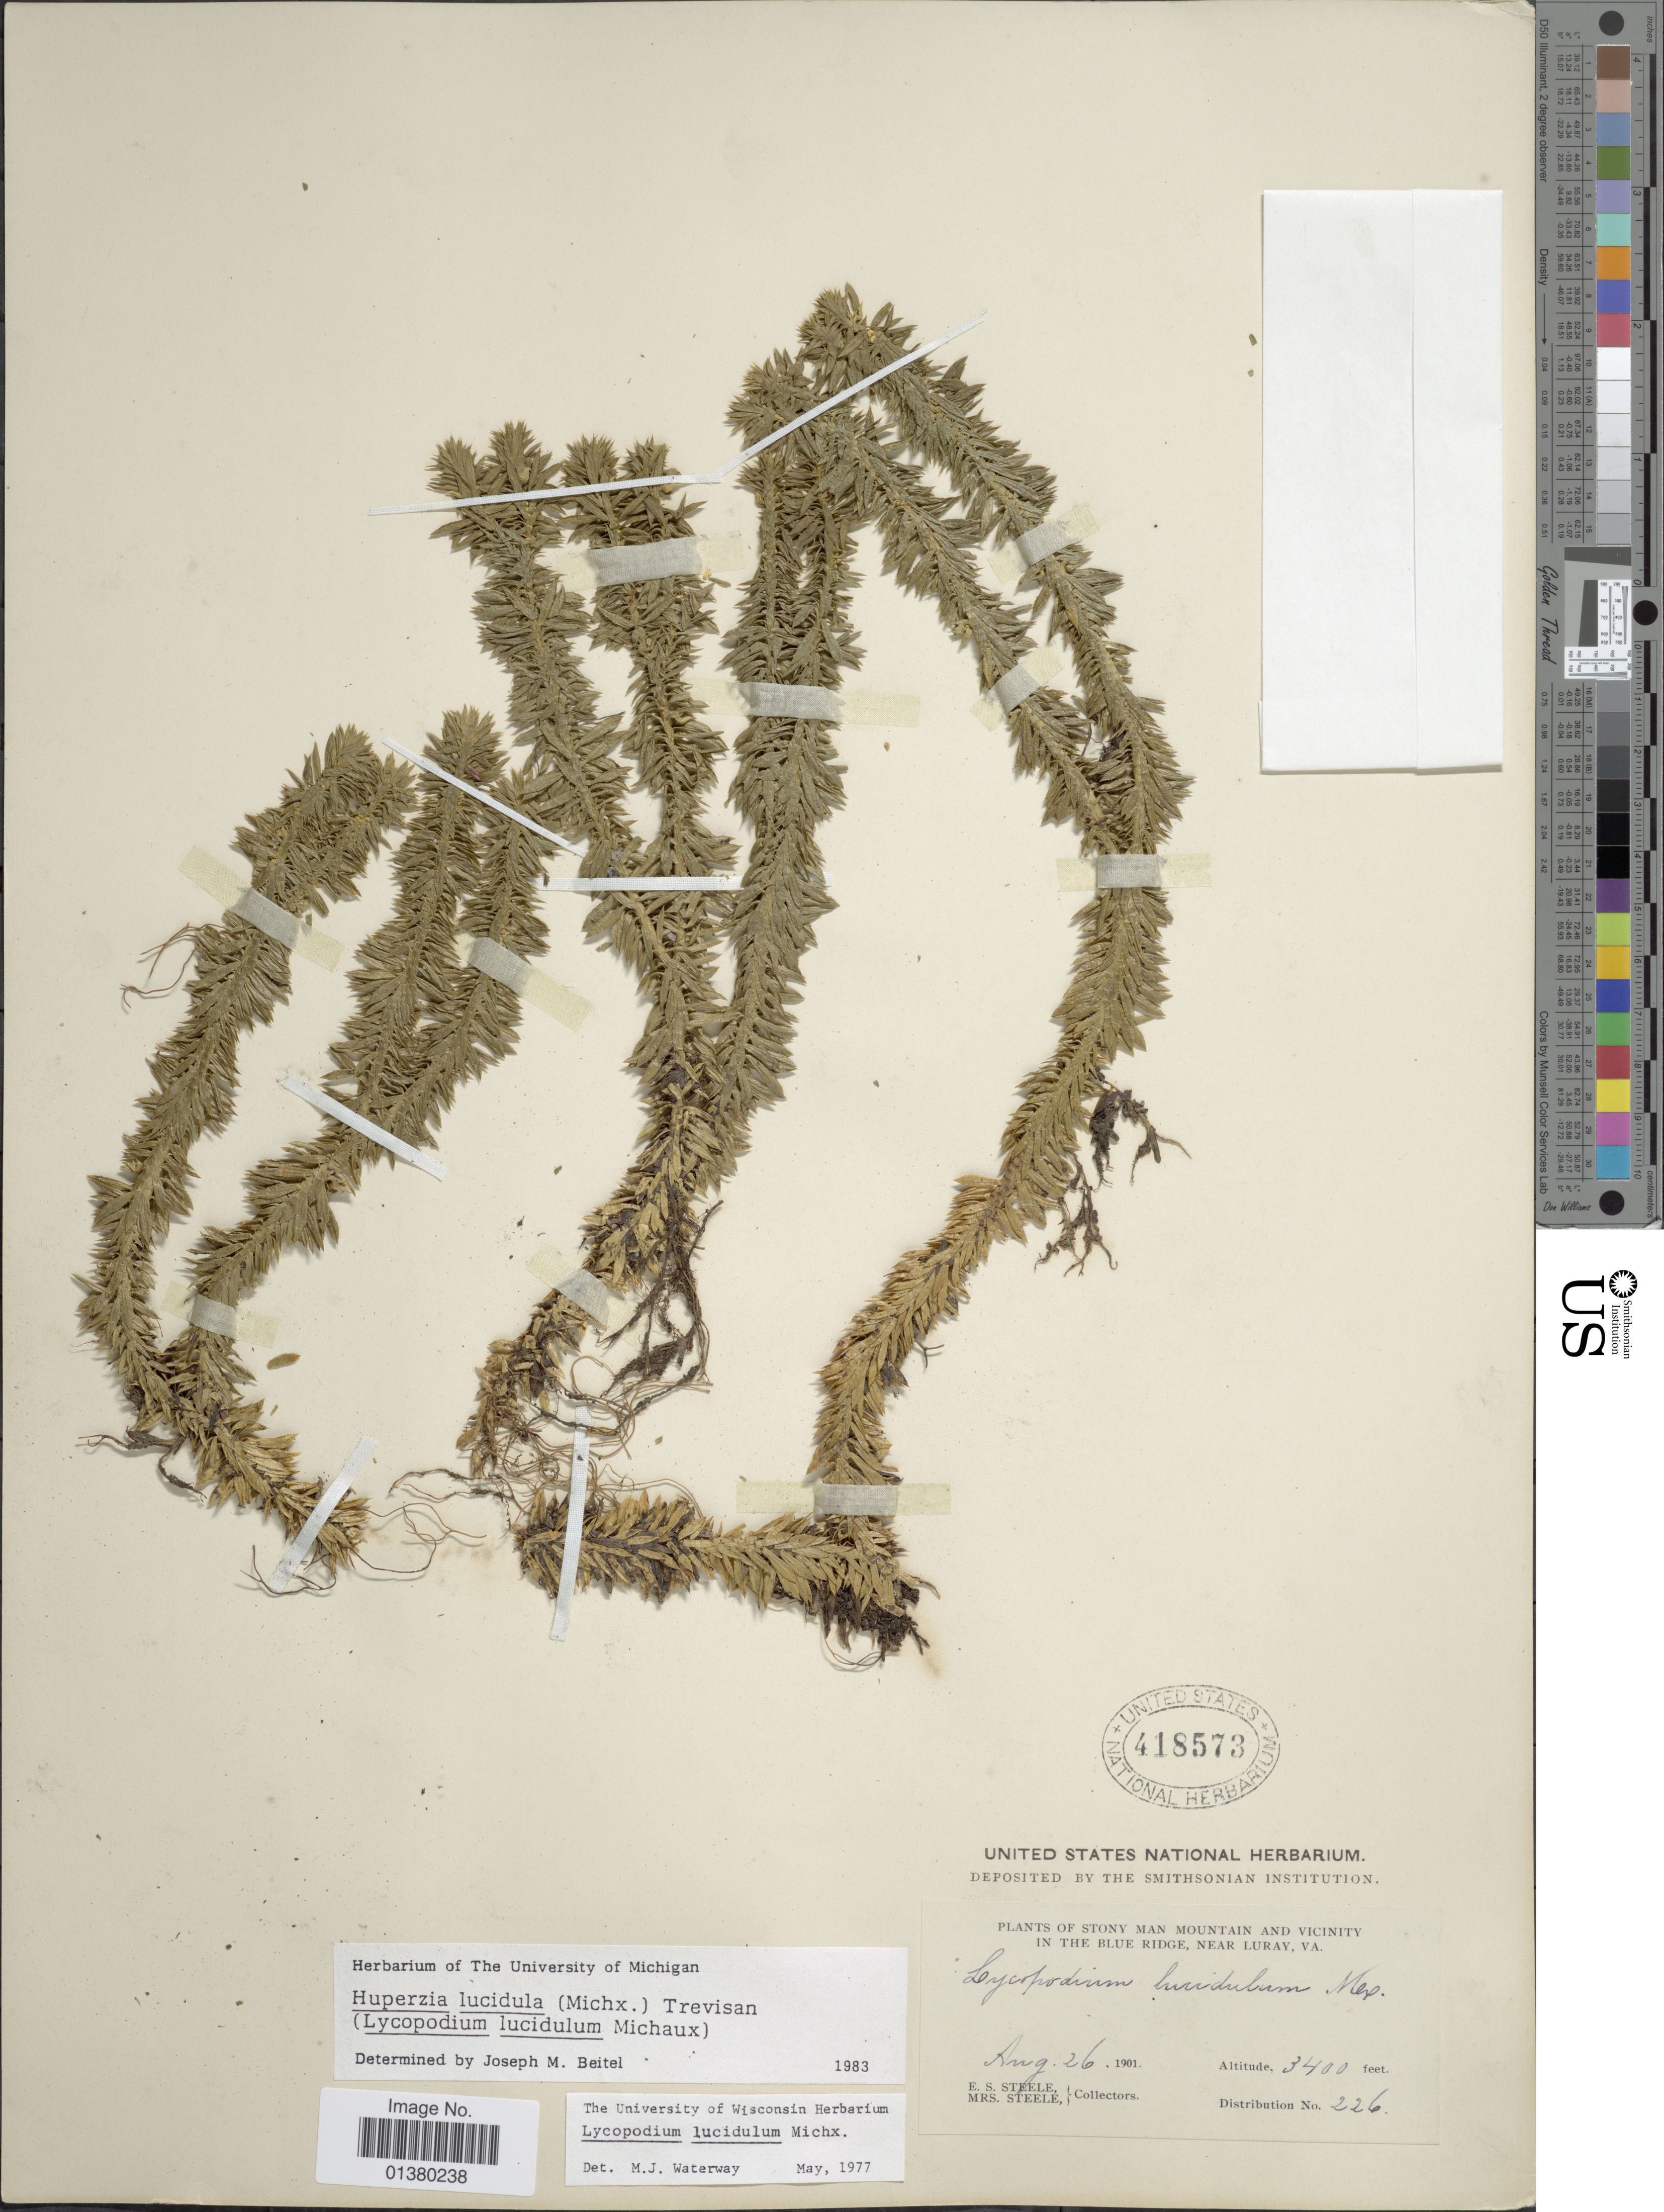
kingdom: Plantae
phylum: Tracheophyta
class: Lycopodiopsida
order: Lycopodiales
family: Lycopodiaceae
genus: Huperzia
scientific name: Huperzia lucidula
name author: (Michx.) Trevis.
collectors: E. Steele & Mrs. E. S. Steele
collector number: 226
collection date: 1901-08-26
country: United States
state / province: Virginia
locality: Stony Man Mountain and Vicinity in the Blue Ridge, near Luray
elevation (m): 1036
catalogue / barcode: US 418573